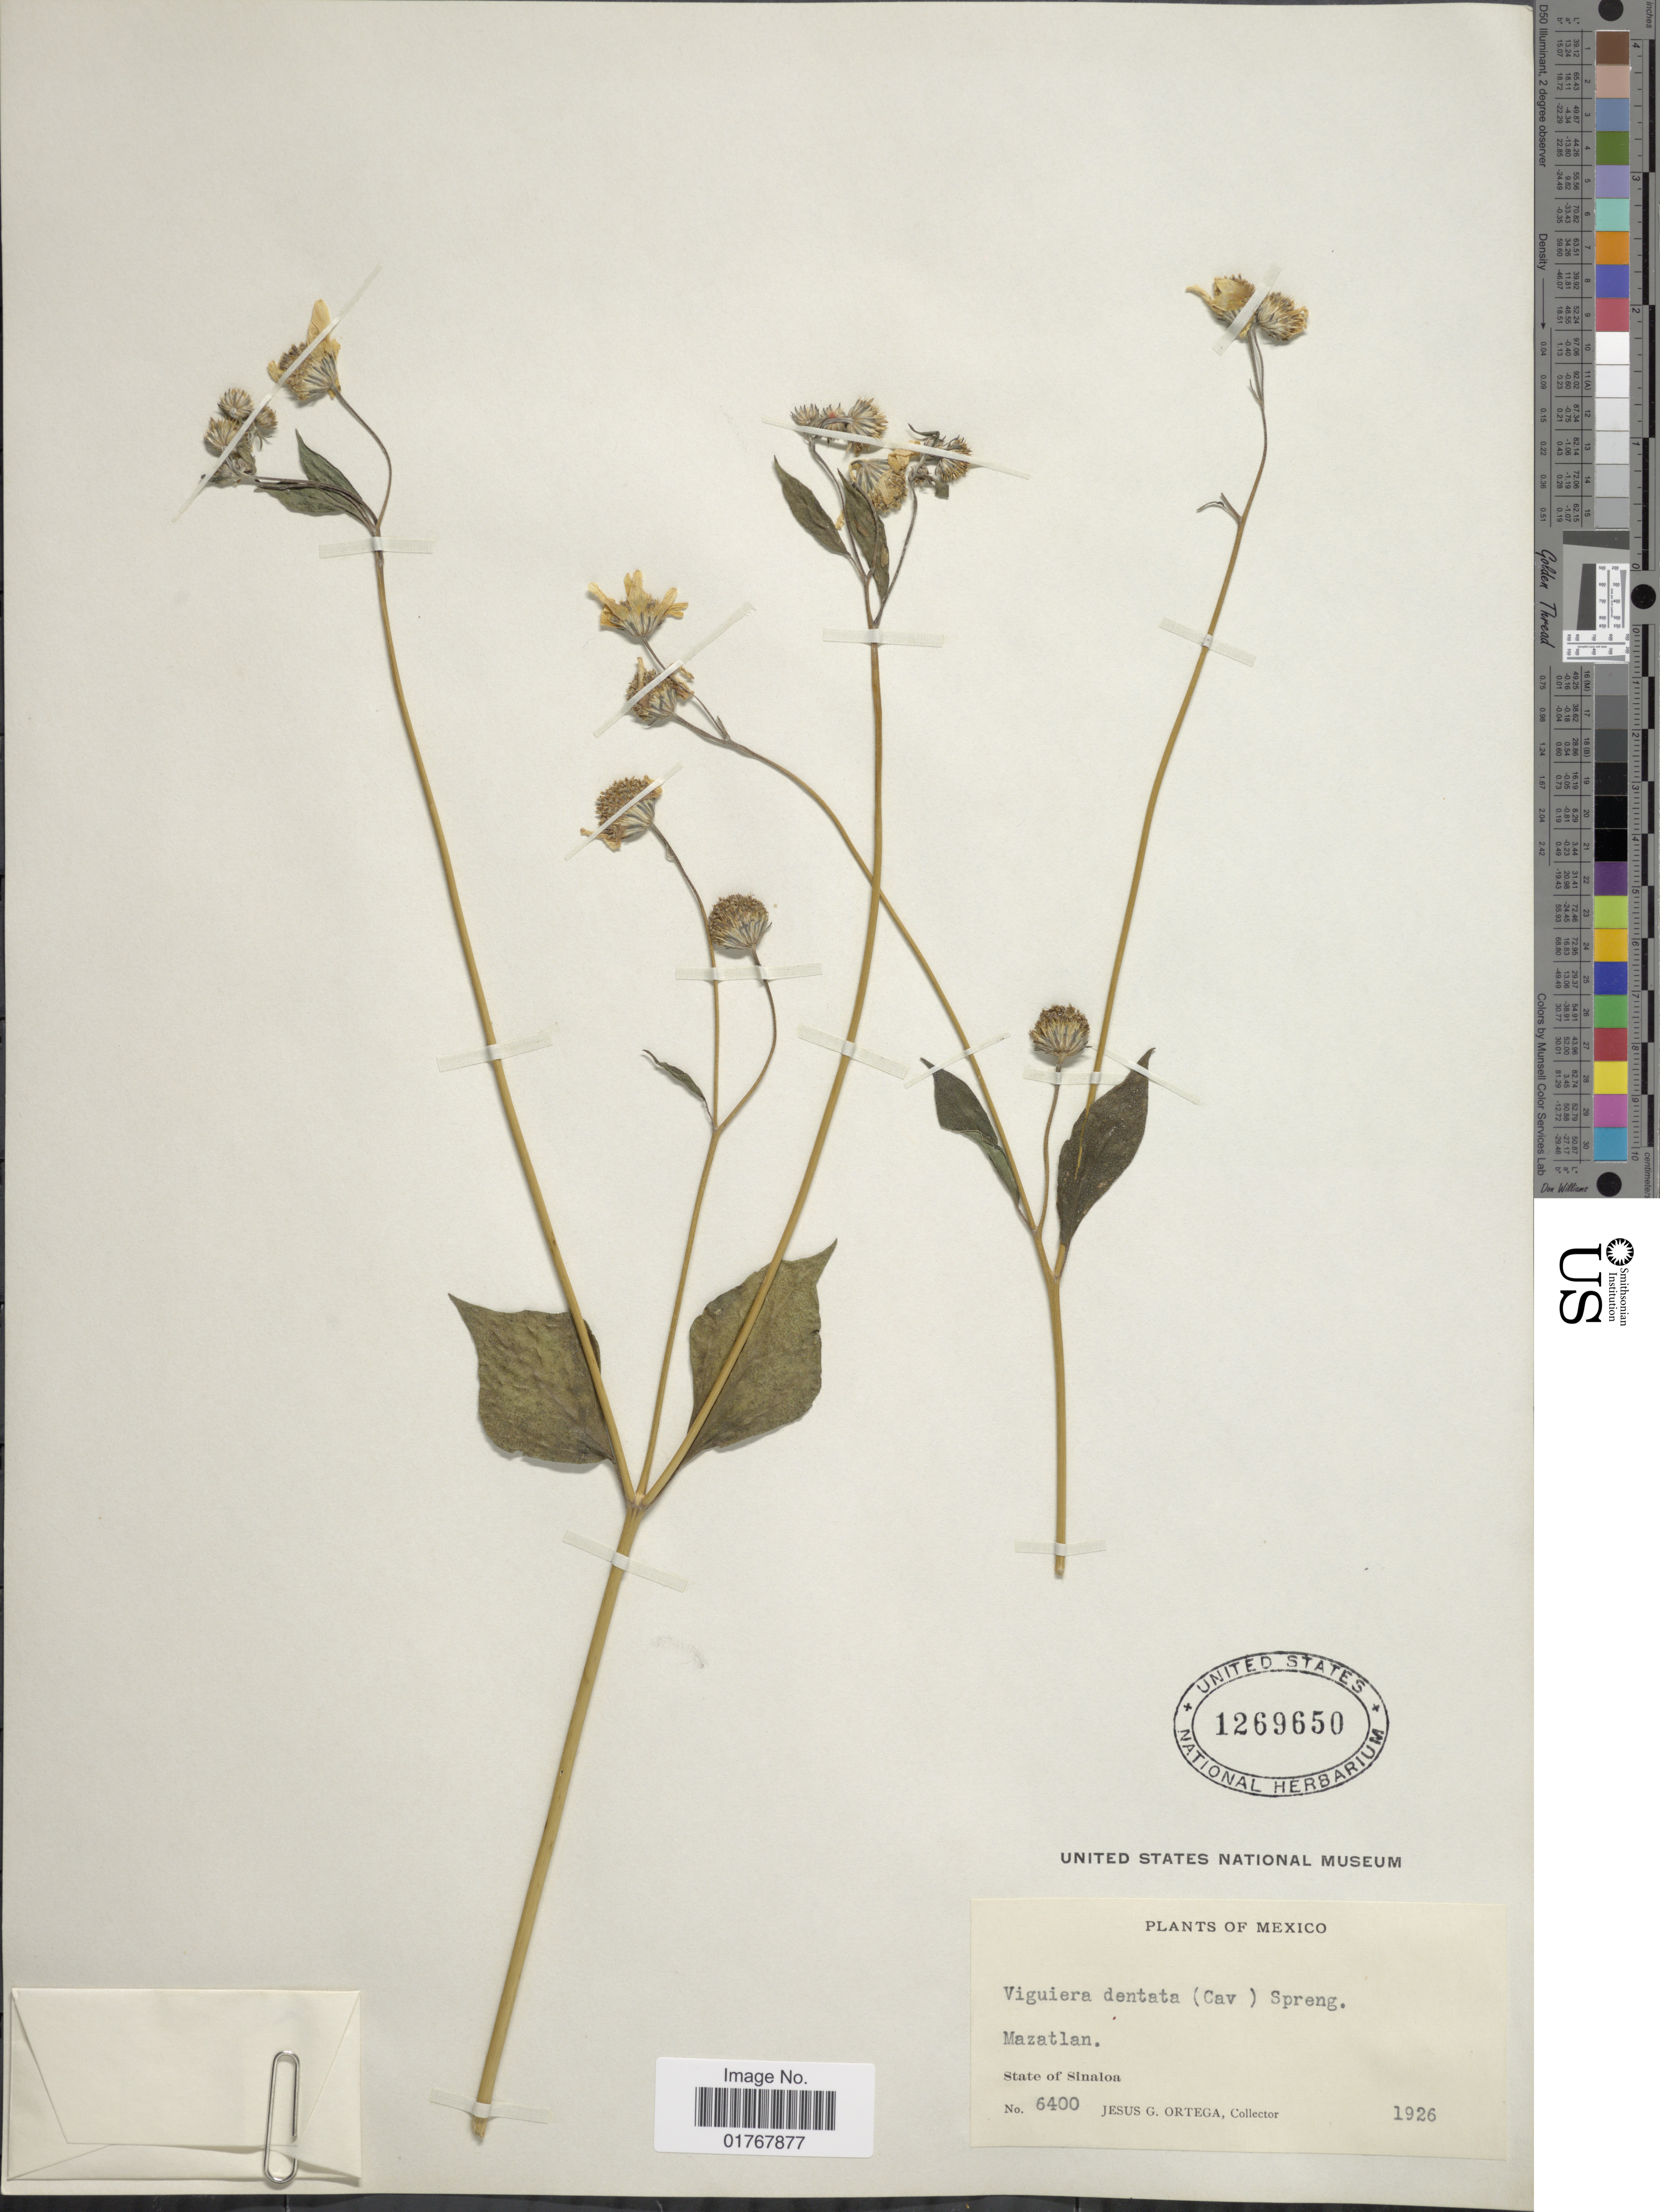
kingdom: Plantae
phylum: Tracheophyta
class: Magnoliopsida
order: Asterales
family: Asteraceae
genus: Viguiera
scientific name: Viguiera dentata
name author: (Cav.) Spreng.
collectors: J. Ortega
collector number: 6400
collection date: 1926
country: Mexico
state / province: Sinaloa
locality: Mazatlan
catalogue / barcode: US 1269650